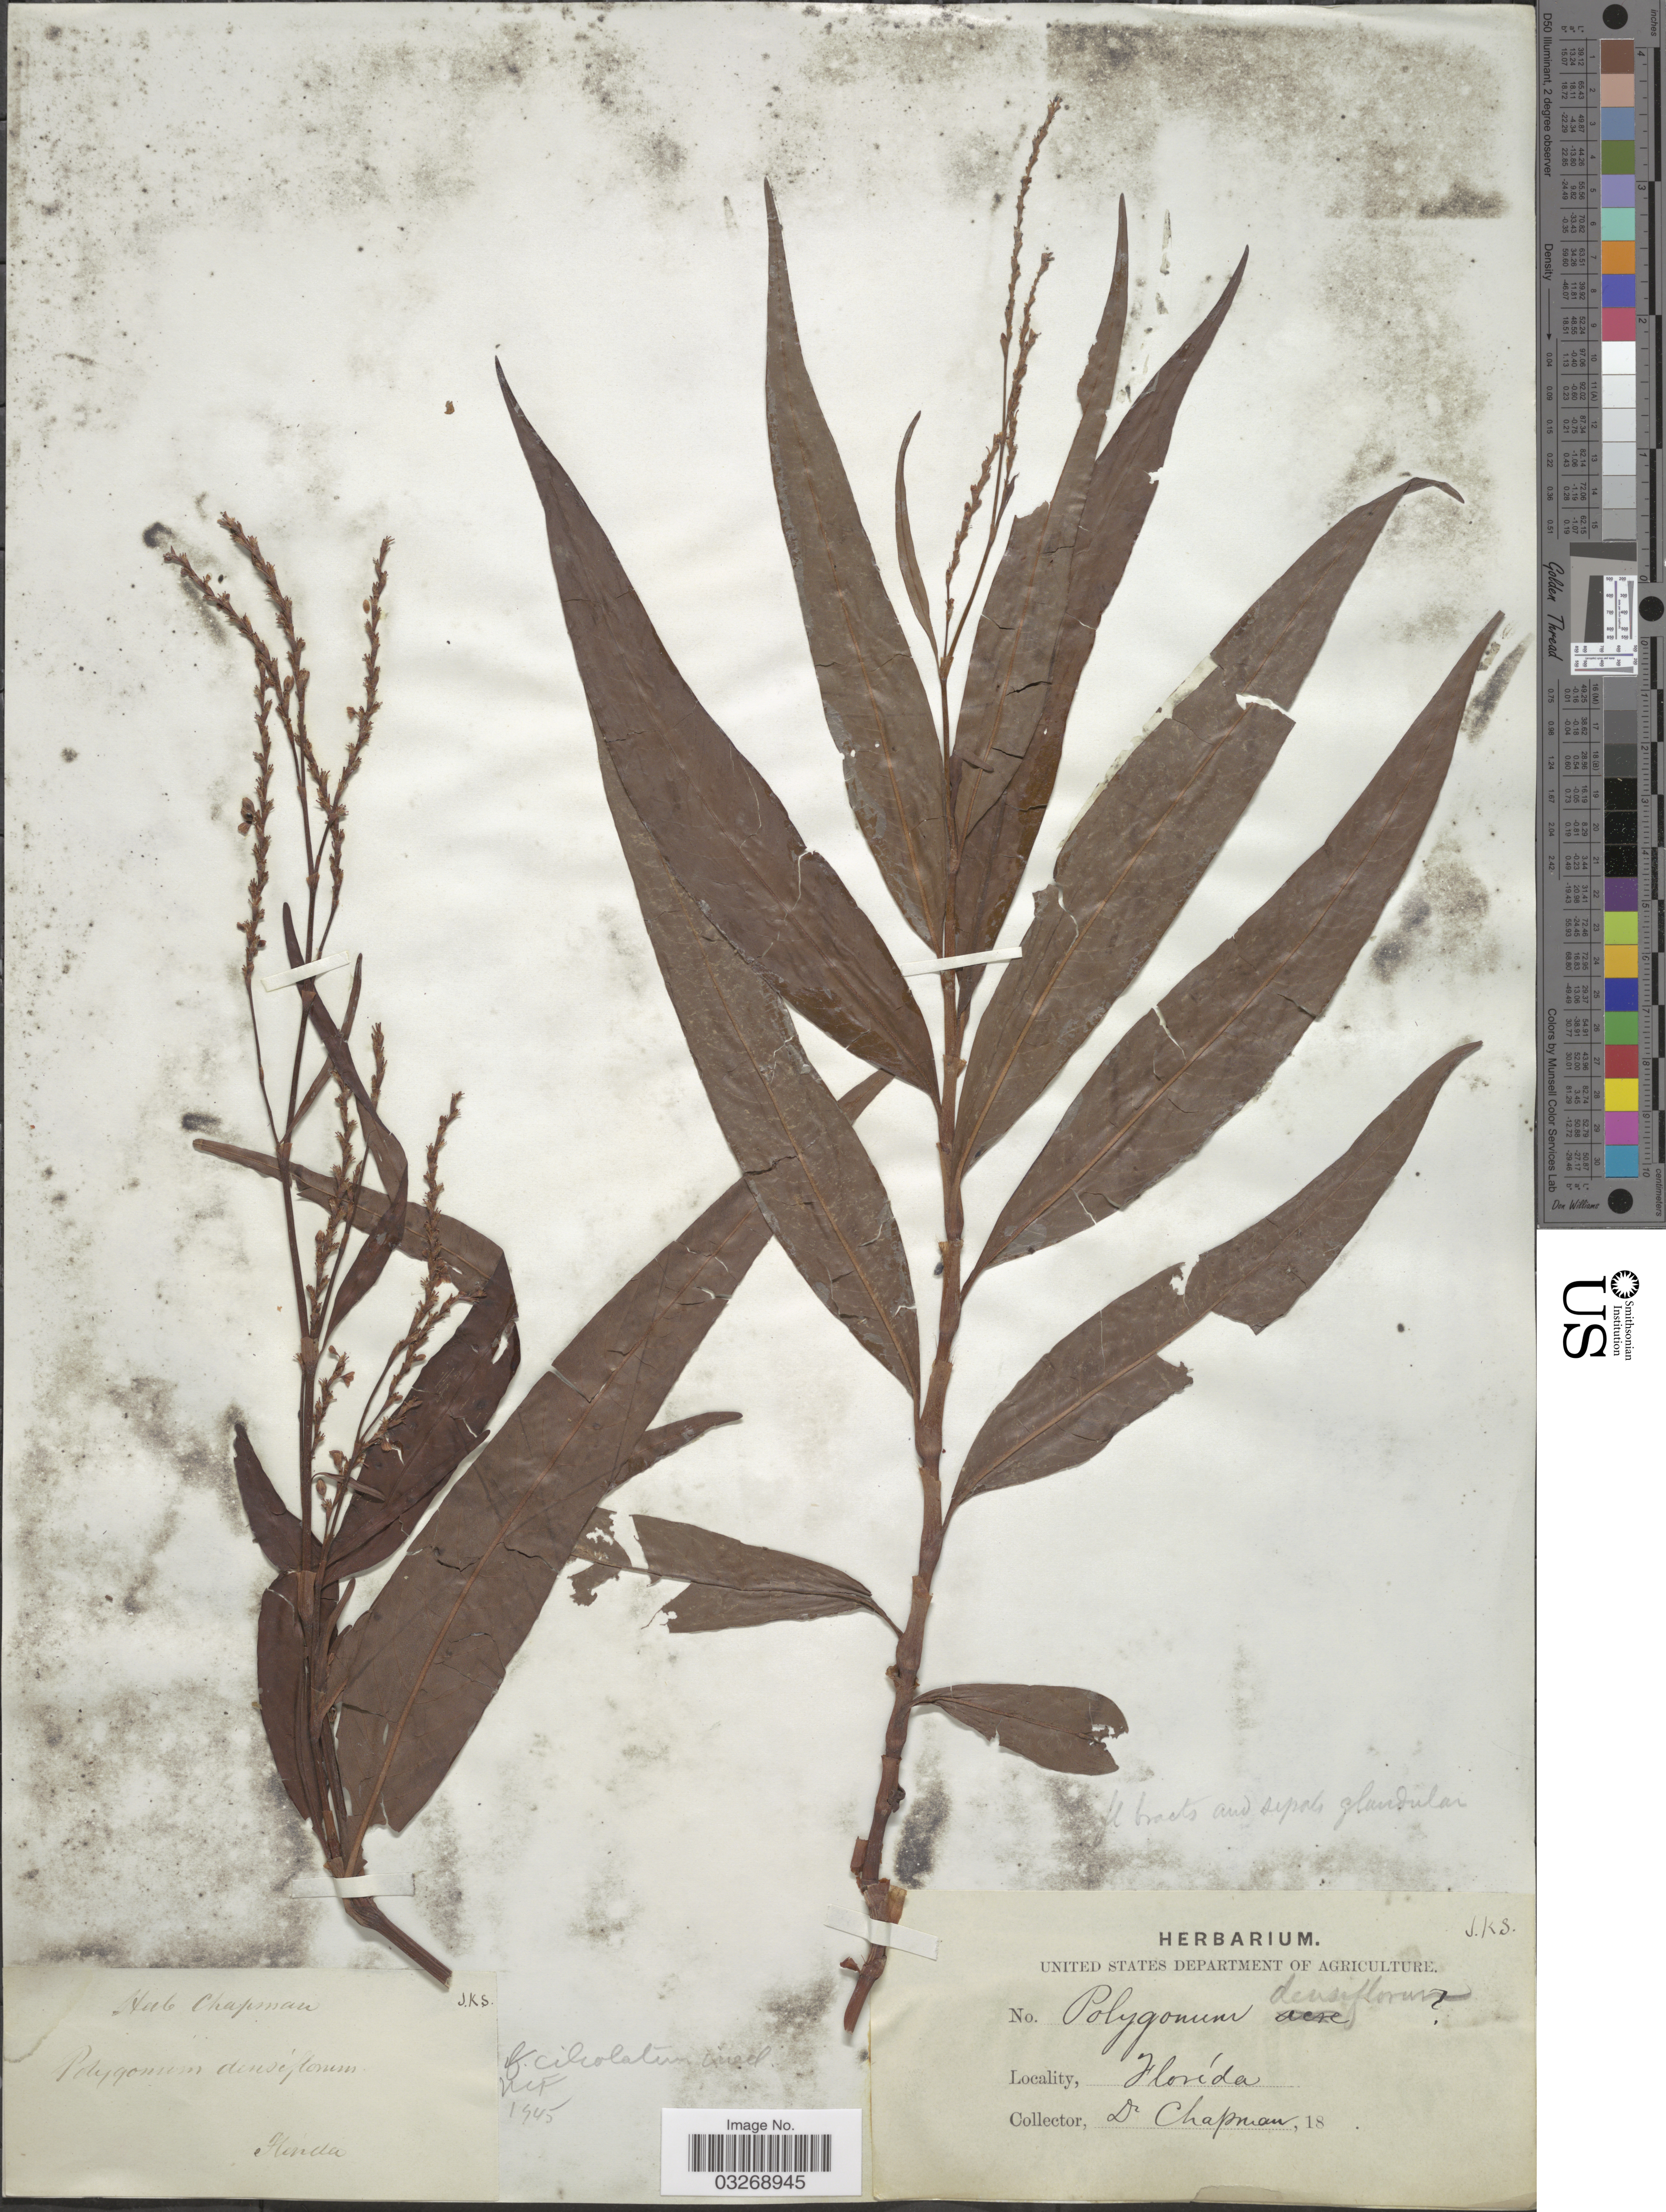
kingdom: Plantae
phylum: Tracheophyta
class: Magnoliopsida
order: Caryophyllales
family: Polygonaceae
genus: Persicaria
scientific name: Persicaria glabra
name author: (Willd.) M. Gómez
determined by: Atha, D. E.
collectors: Chapman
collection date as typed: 18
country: United States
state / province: Florida